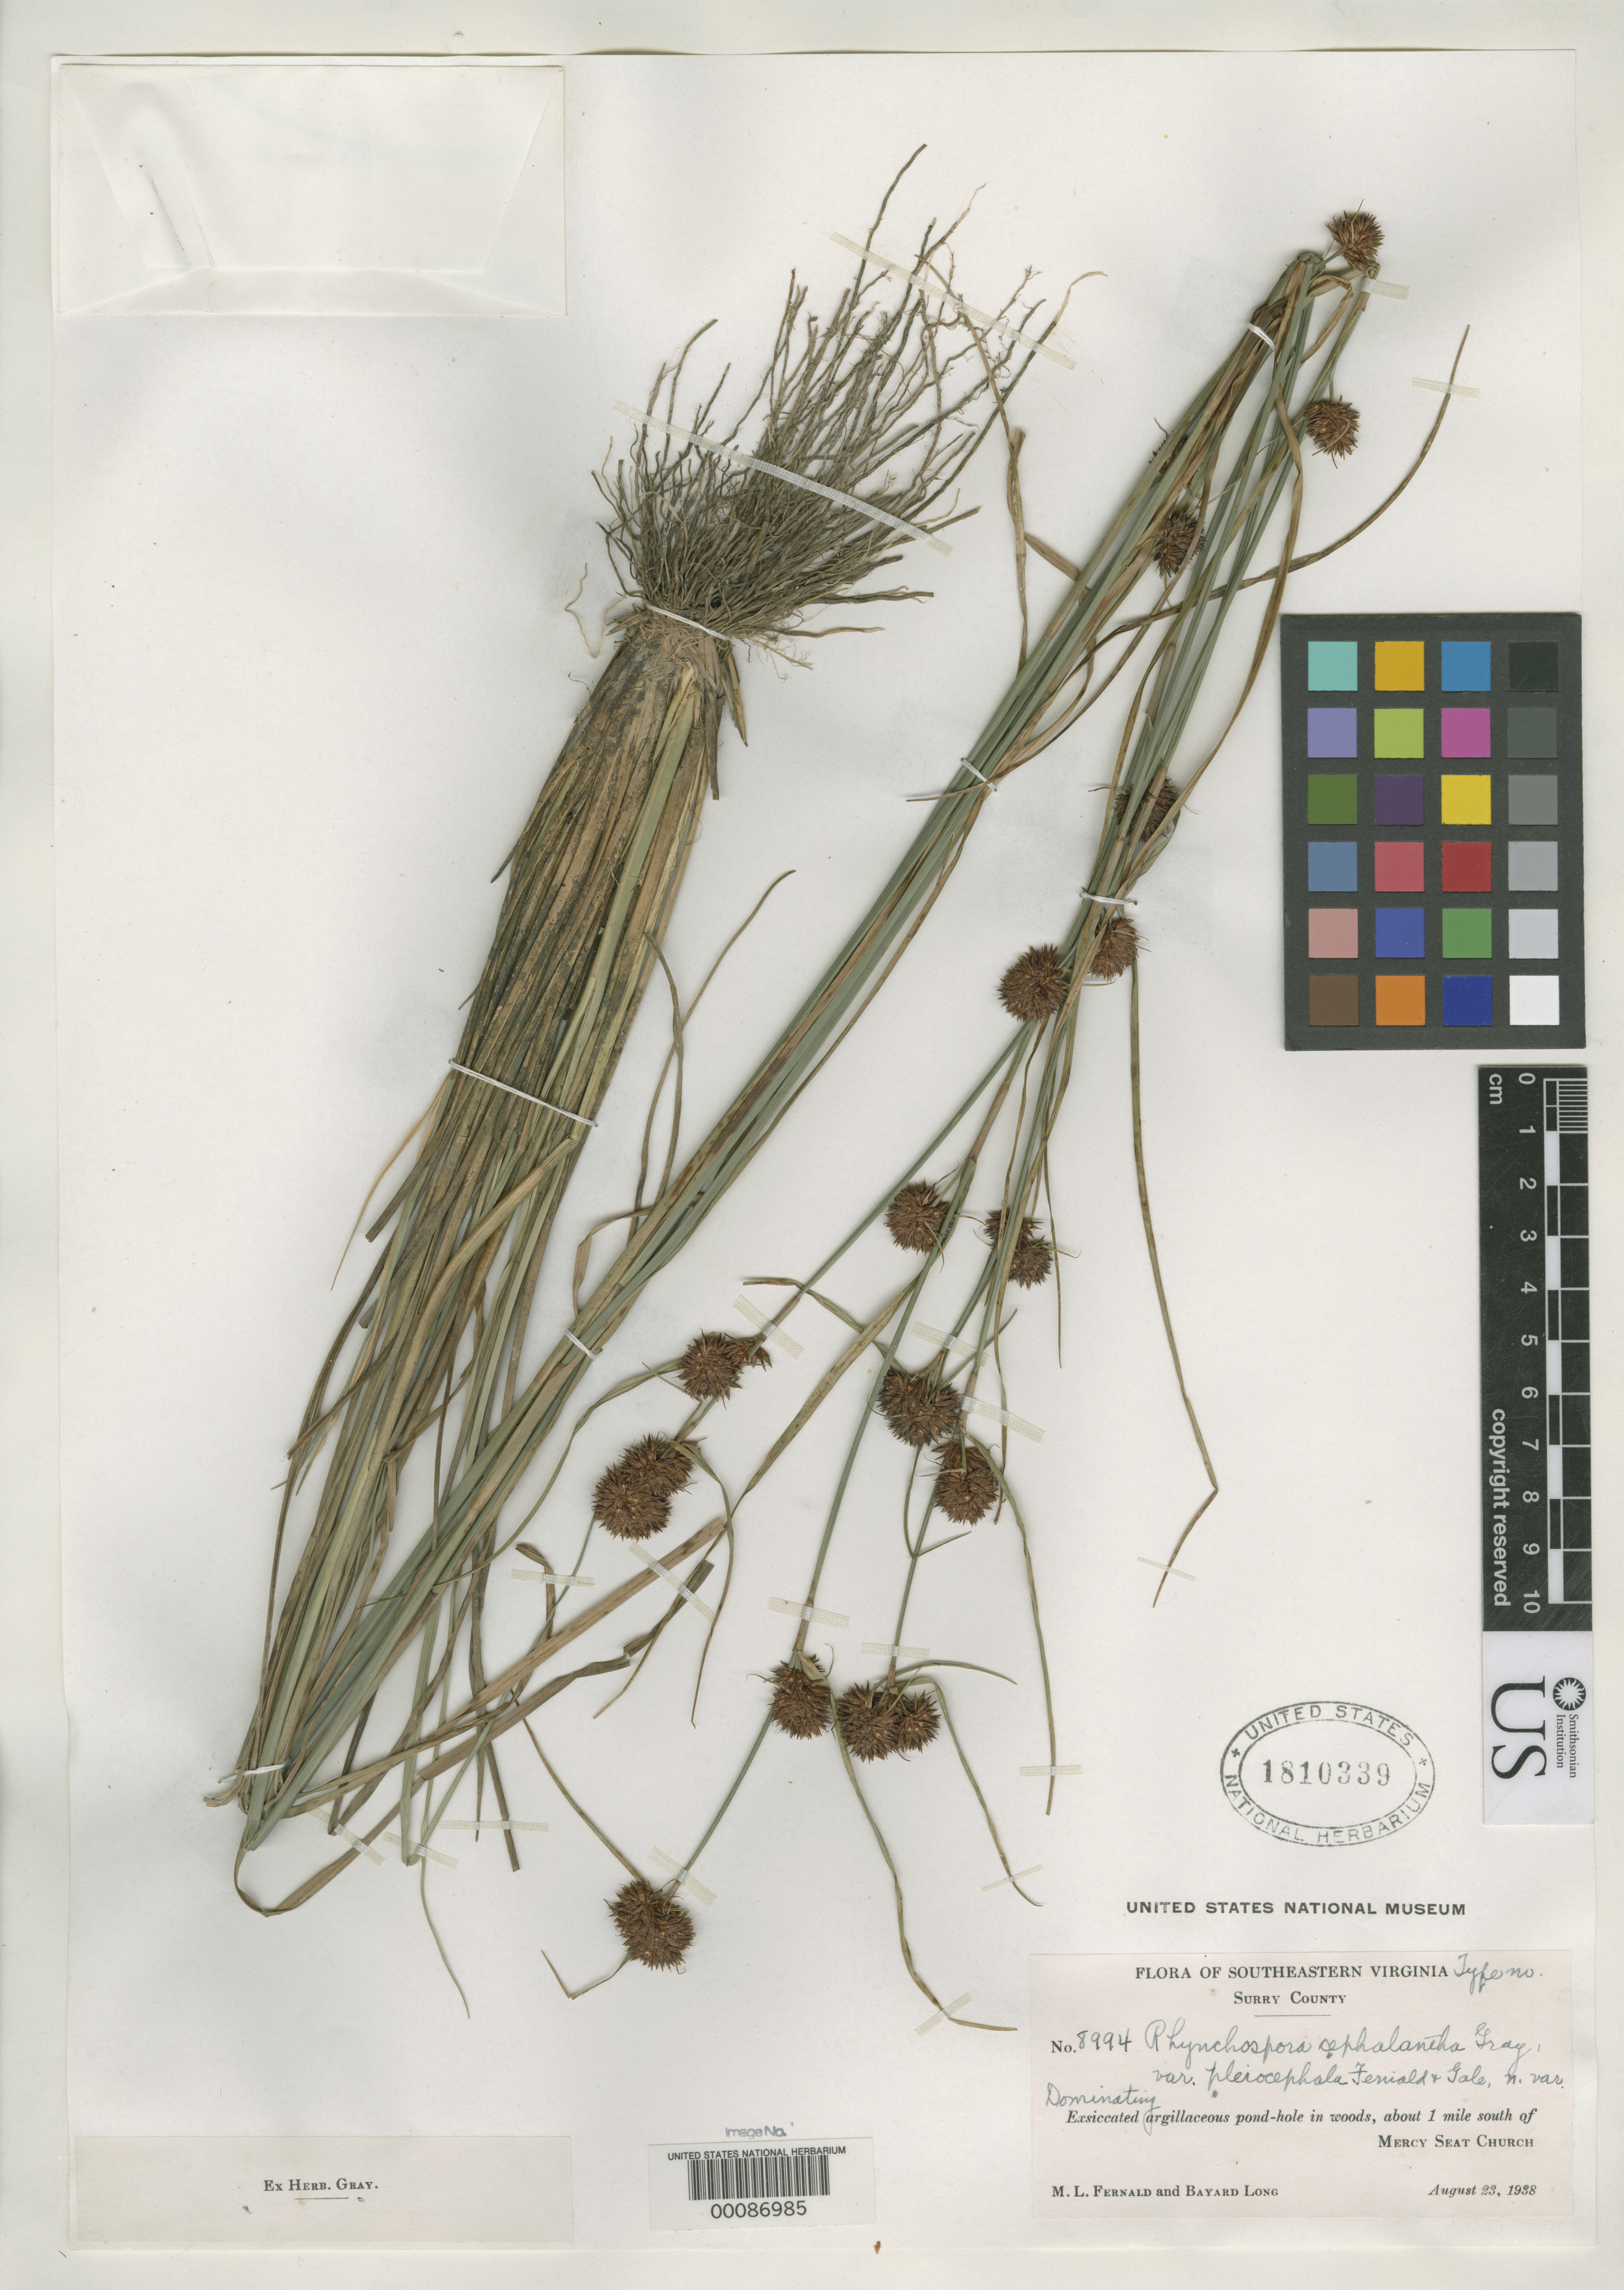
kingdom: Plantae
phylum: Tracheophyta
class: Liliopsida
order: Poales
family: Cyperaceae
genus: Rhynchospora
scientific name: Rhynchospora cephalantha var. pleiocephala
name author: Fernald & Gale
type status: Isotype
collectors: M. L. Fernald & B. H. Long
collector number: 8994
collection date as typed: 23 Aug 1938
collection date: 1938-08-23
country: United States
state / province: Virginia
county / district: Surry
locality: South of Mercy Seat Church.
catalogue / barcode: US 1810339